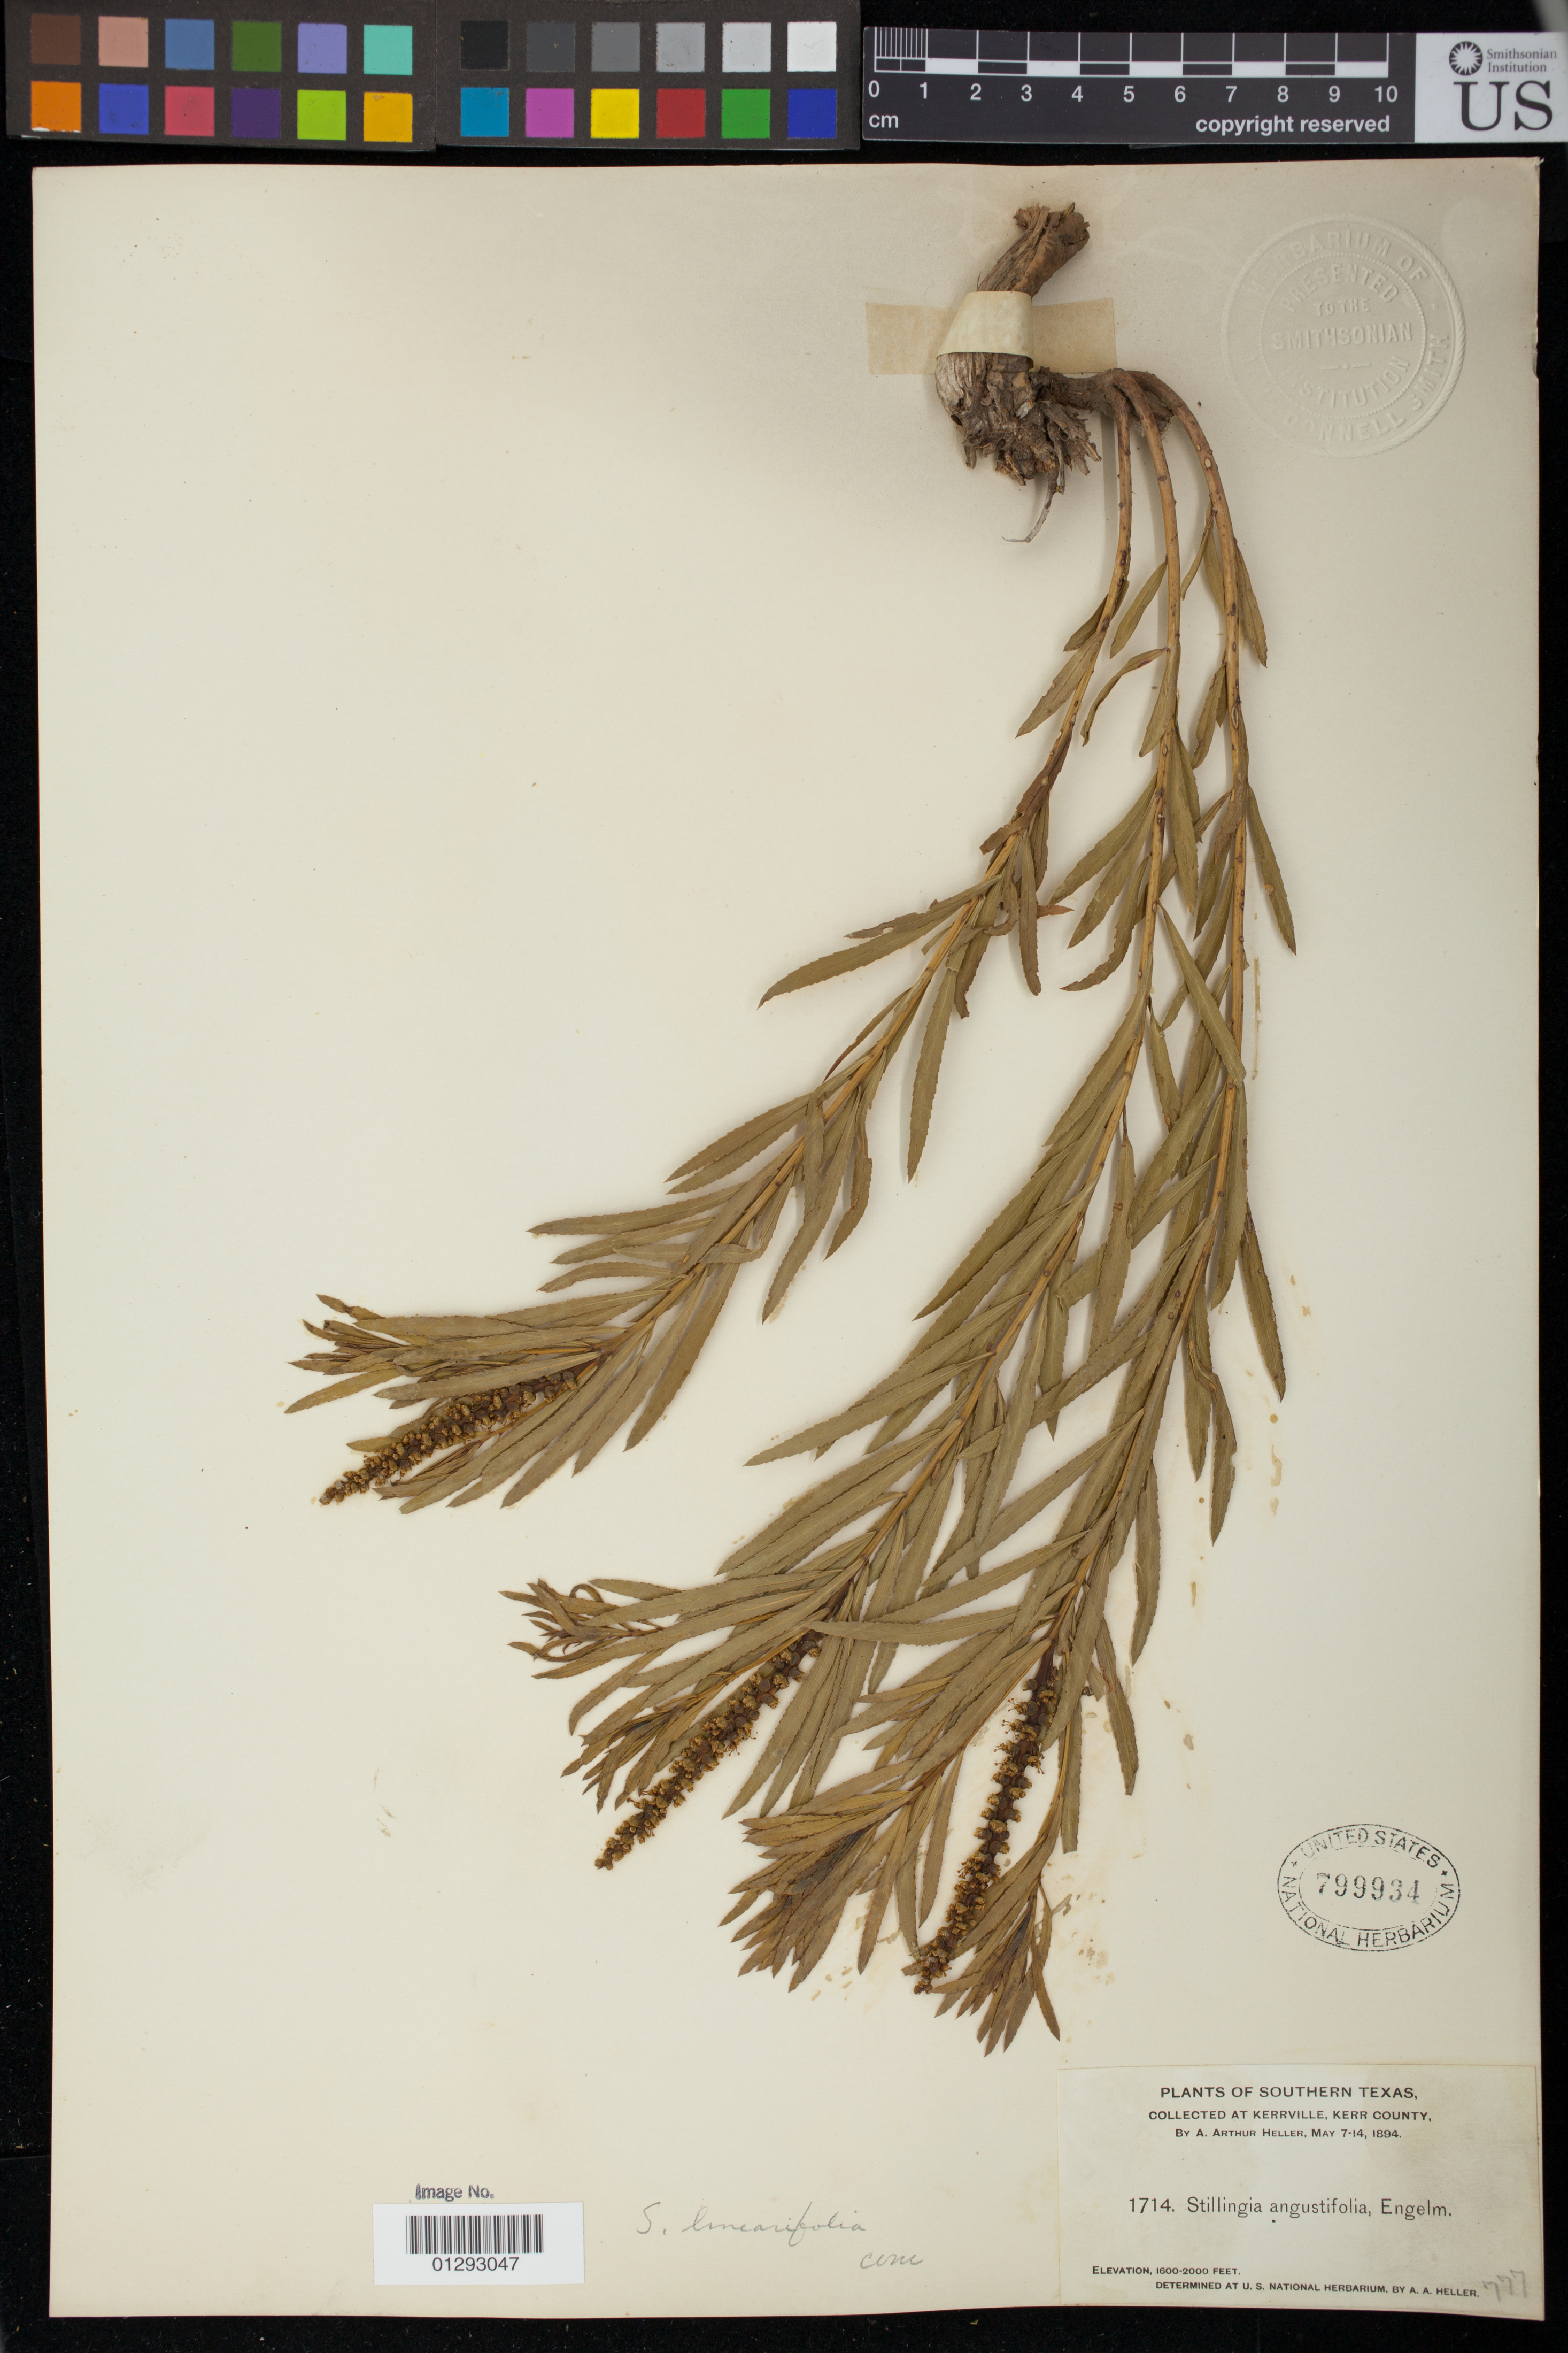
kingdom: Plantae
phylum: Tracheophyta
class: Magnoliopsida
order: Malpighiales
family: Euphorbiaceae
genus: Stillingia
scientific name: Stillingia texana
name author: I.M. Johnst.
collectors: A. A. Heller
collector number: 1714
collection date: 1894-05-07/1894-05-14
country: United States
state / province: Texas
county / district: Kerr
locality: Kerrville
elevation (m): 488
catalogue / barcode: US 799934